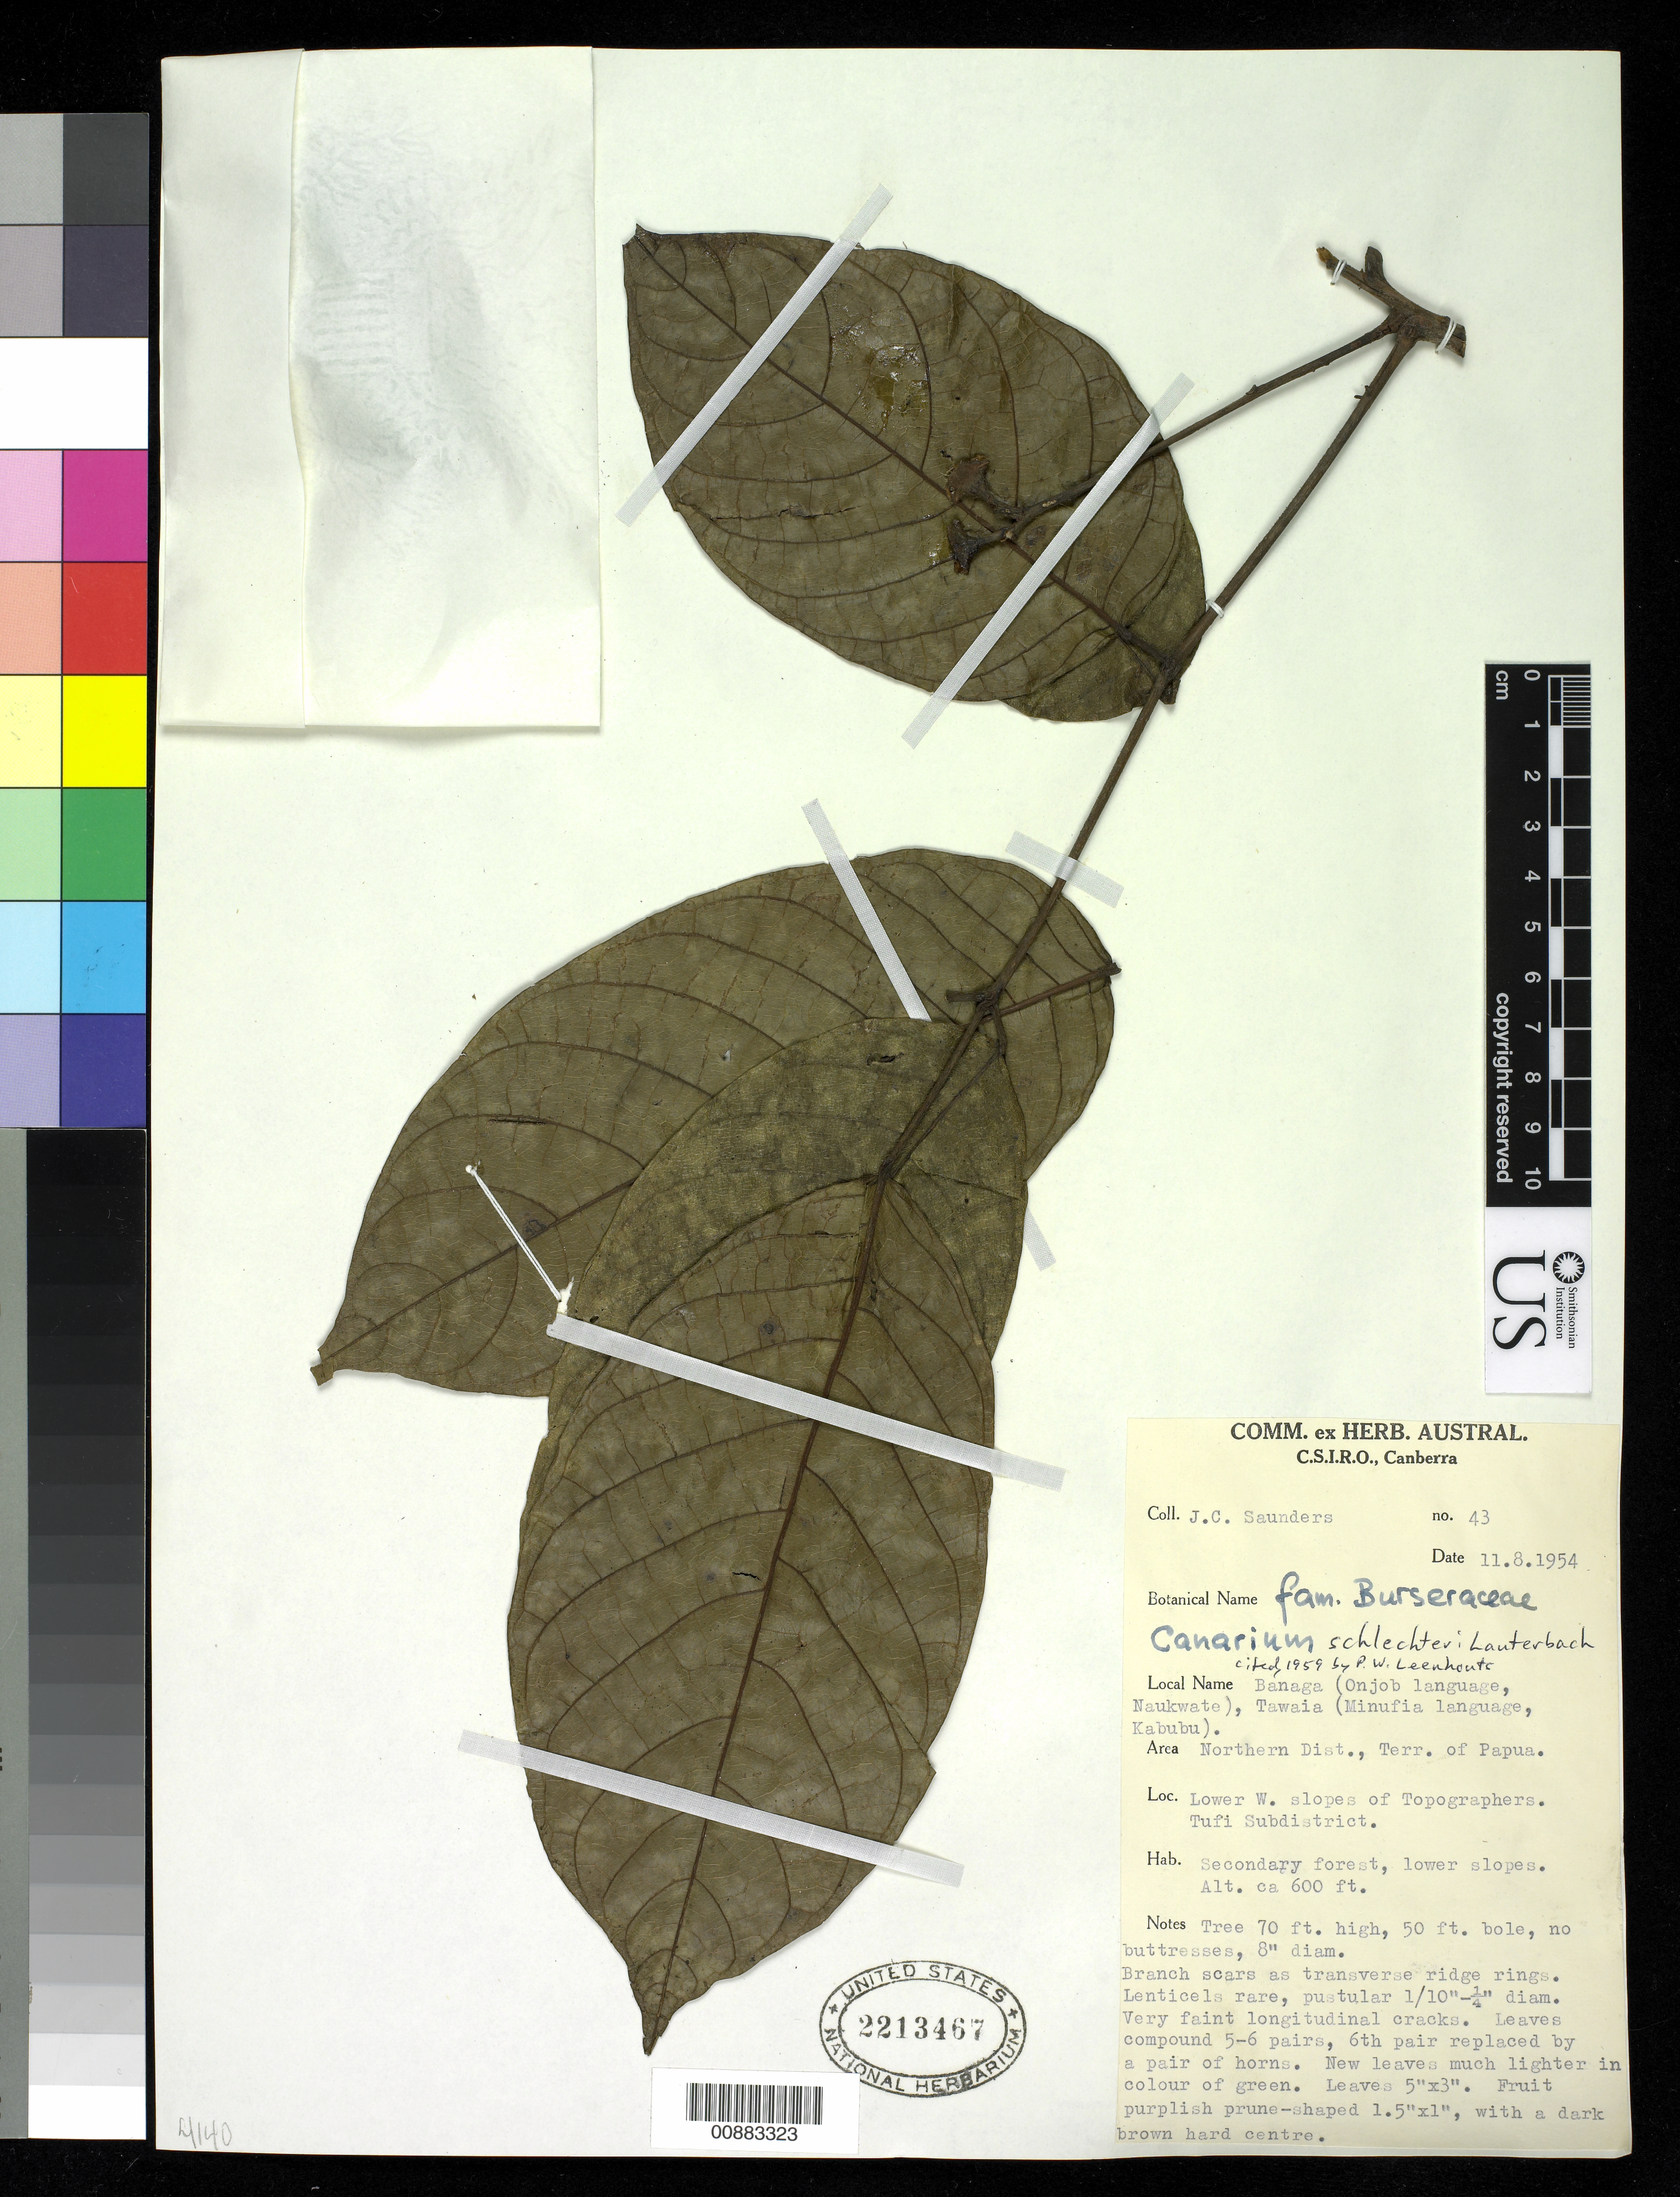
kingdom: Plantae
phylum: Tracheophyta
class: Magnoliopsida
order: Sapindales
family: Burseraceae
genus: Canarium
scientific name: Canarium schlechteri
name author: Lauterb.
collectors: D. Saunders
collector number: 43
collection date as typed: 11 Aug 1954 or 08 Nov 1954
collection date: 1954-08-11 or 1954-11-08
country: Papua New Guinea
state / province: Northern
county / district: Tufi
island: New Guinea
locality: Northern Dist., Tufi subdistrict, lower W. slopes of Topographers.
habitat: Secondary forest, lower slopes.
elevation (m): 183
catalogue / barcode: US 2213467